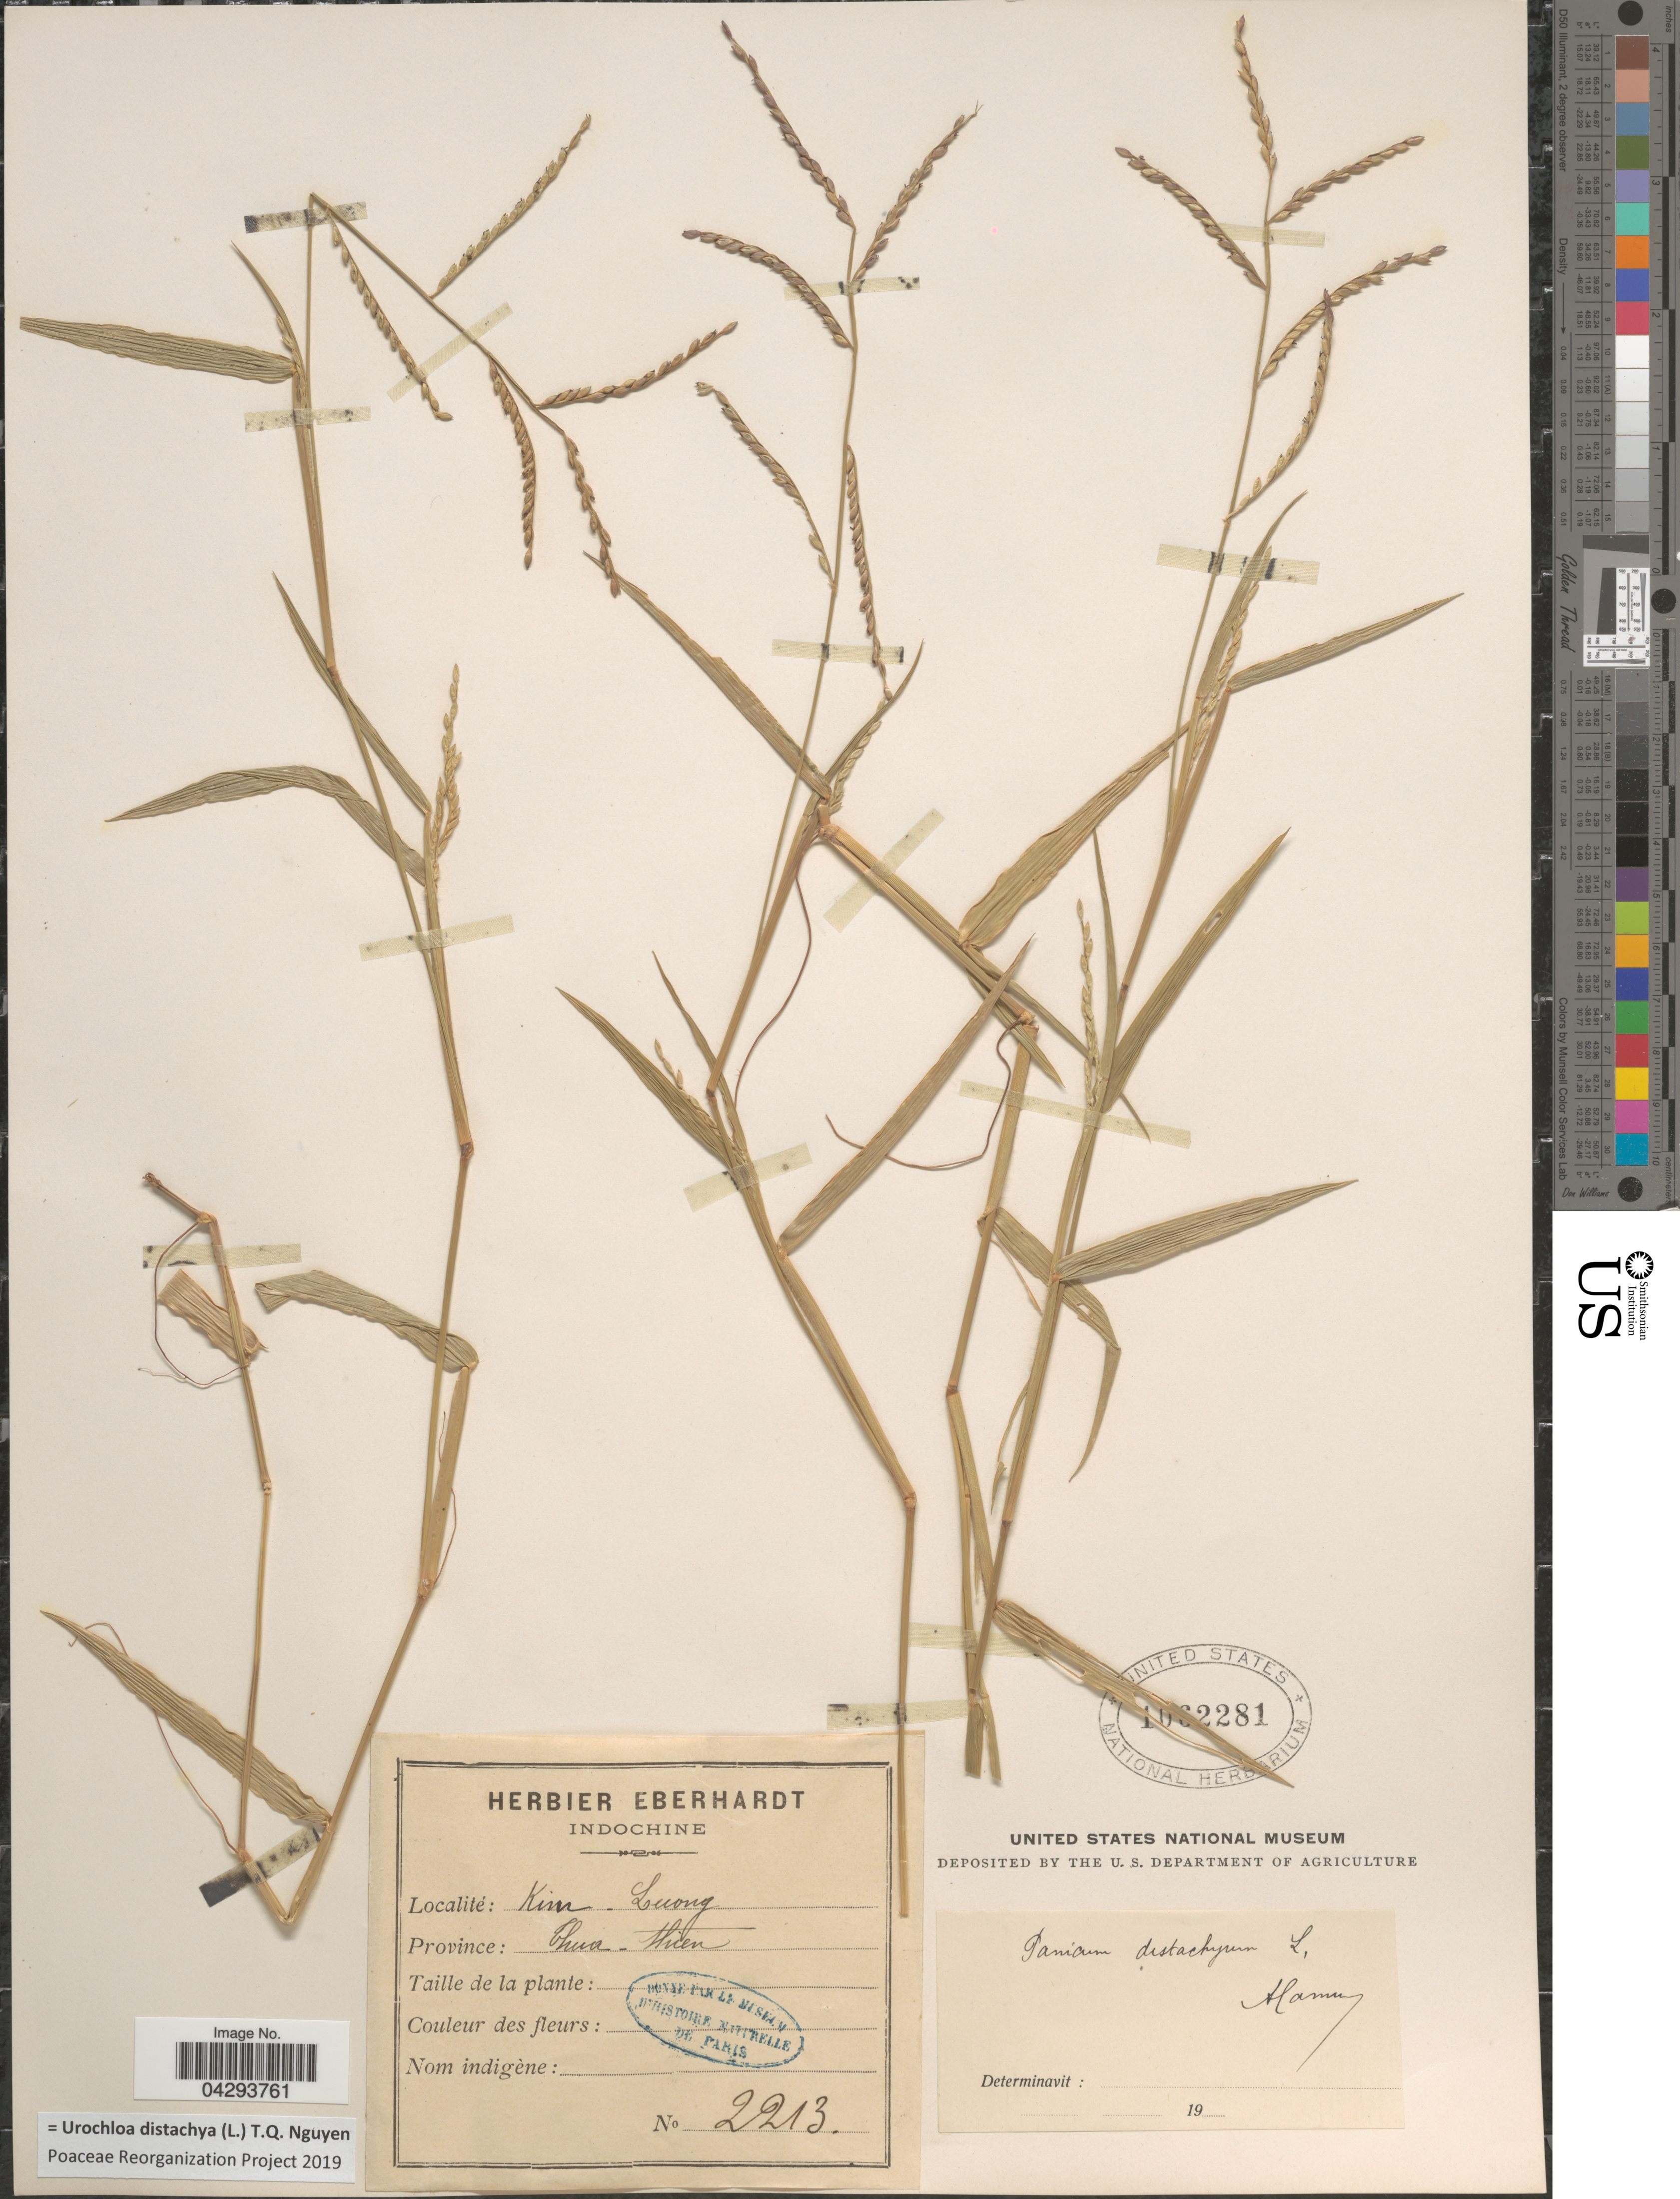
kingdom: Plantae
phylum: Tracheophyta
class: Liliopsida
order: Poales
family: Poaceae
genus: Urochloa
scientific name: Urochloa distachya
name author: (L.) T.Q. Nguyen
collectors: ex herb. Eberhardt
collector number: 2213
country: Vietnam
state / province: Thua Thien-Hue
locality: Kim-Luong. Province: Thua-thien.